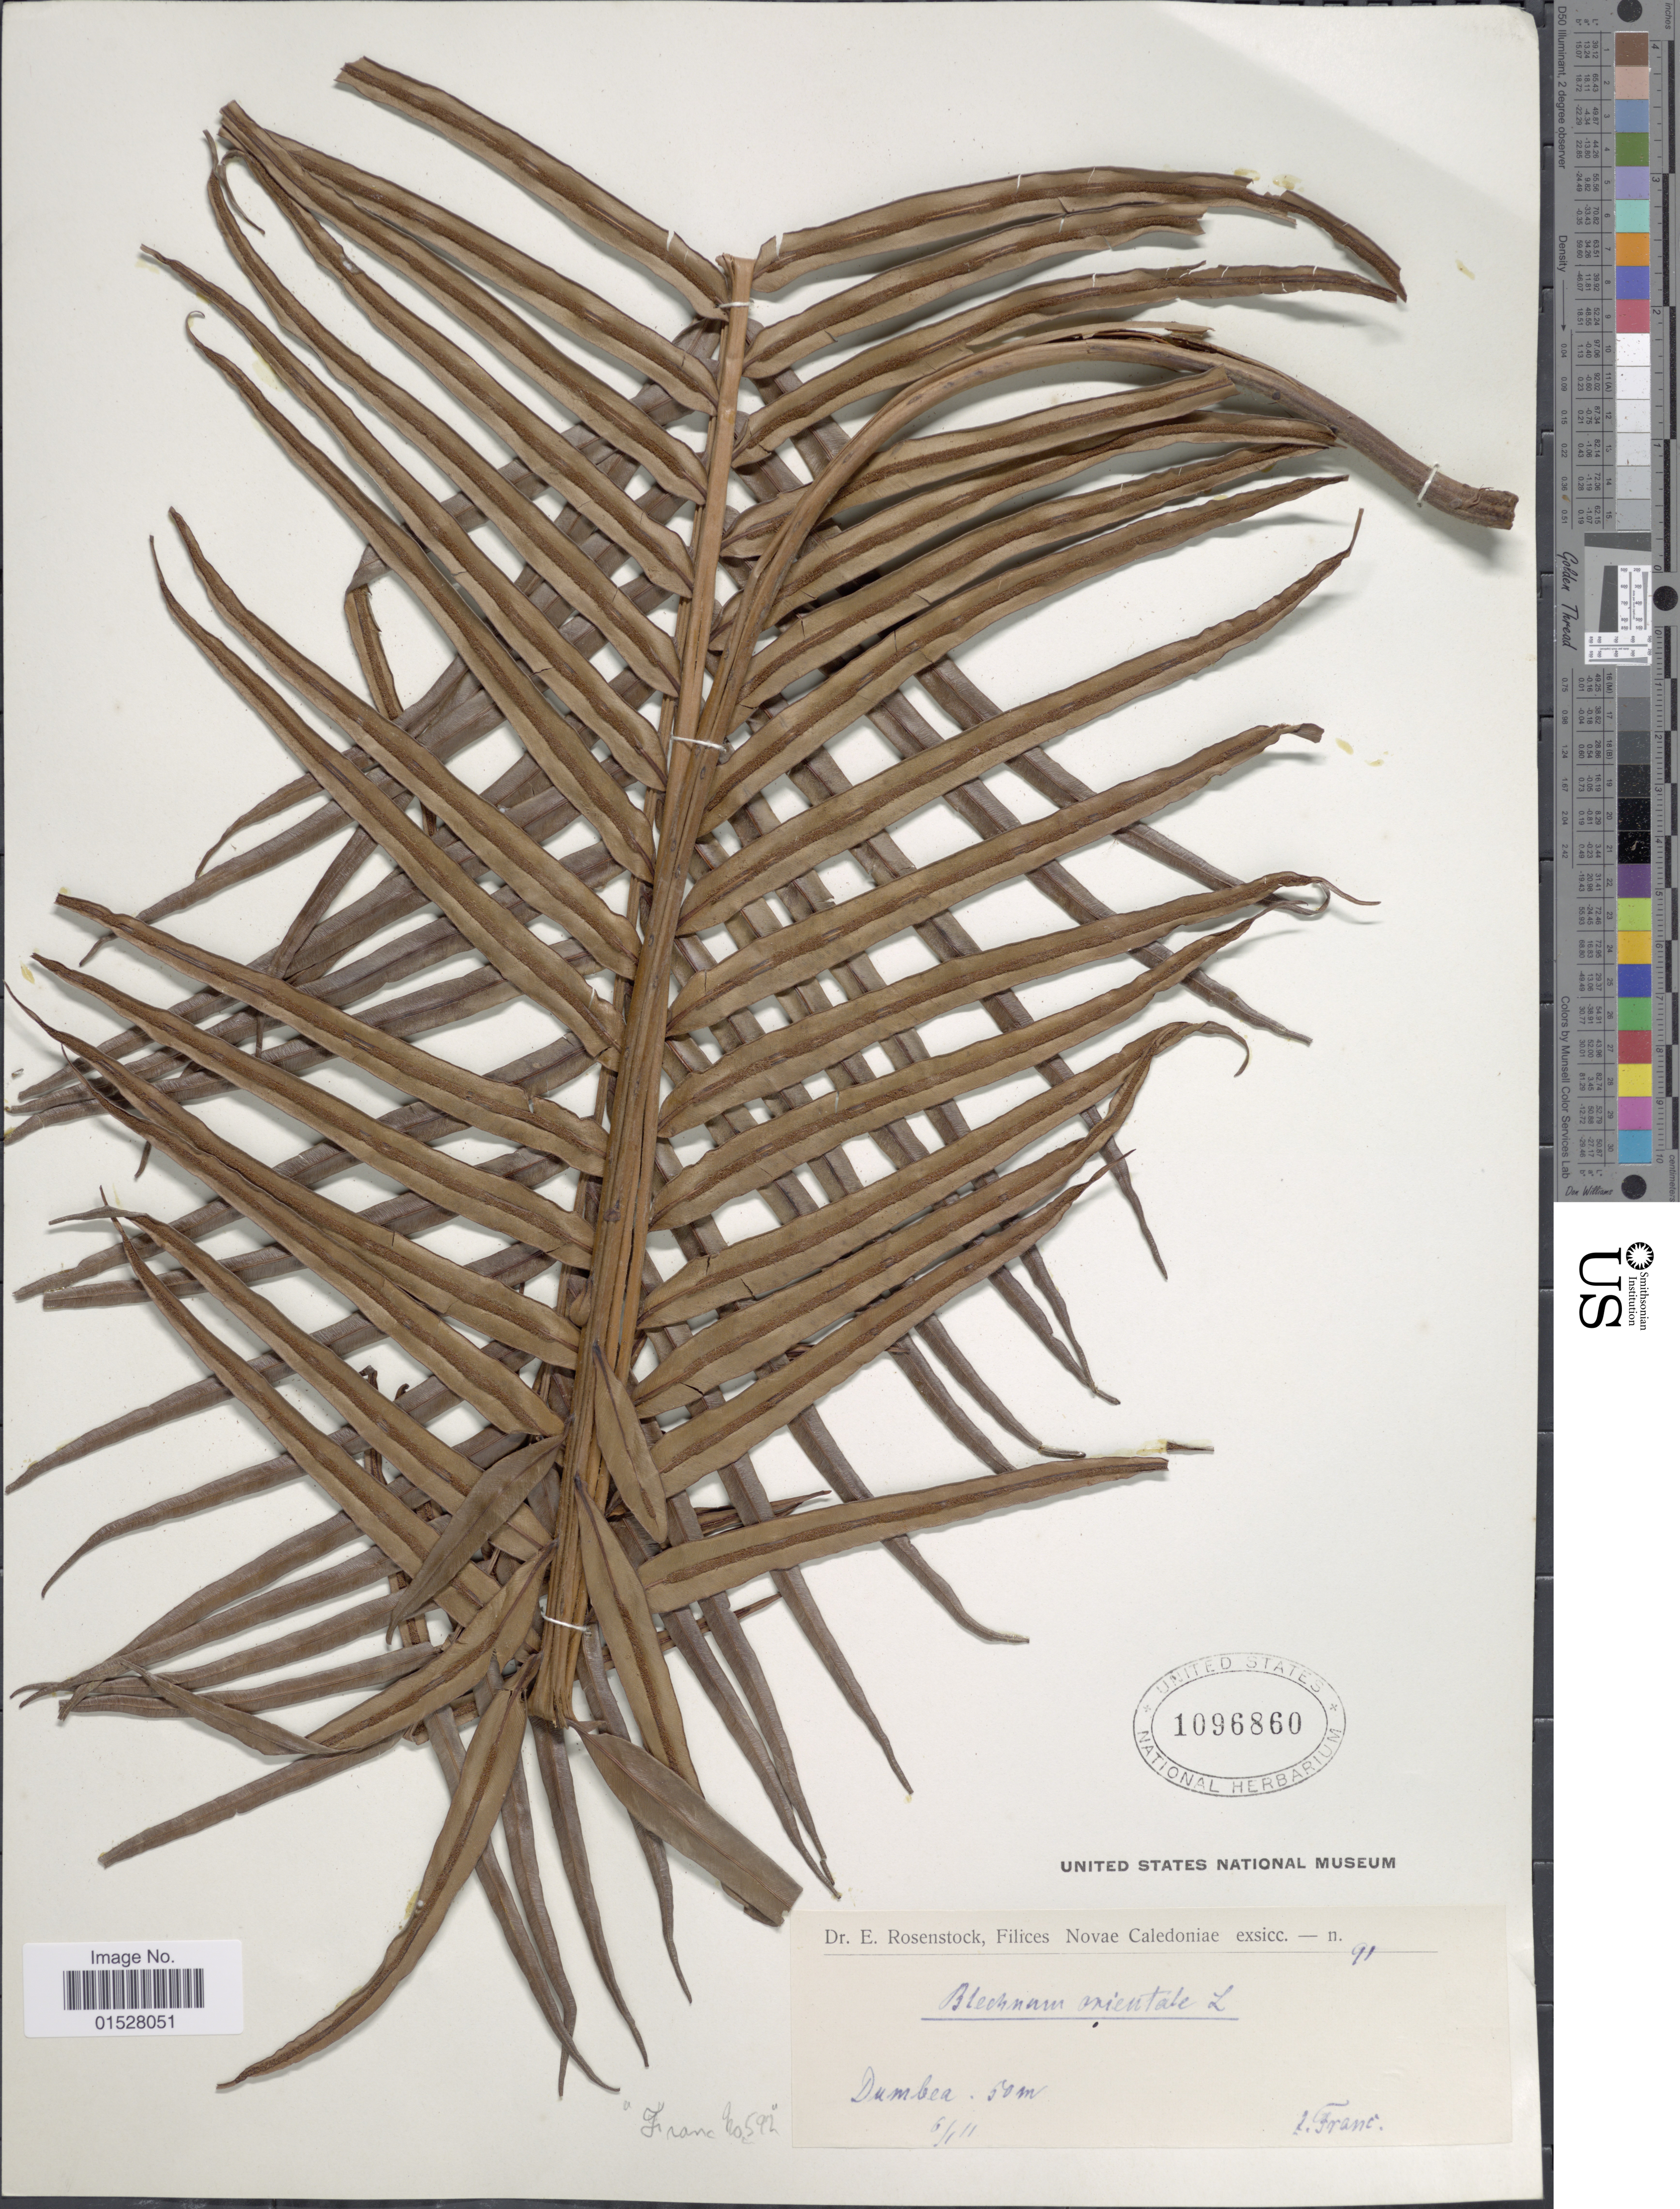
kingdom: Plantae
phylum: Tracheophyta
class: Polypodiopsida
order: Polypodiales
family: Blechnaceae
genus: Blechnum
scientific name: Blechnum orientale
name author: L.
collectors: Franc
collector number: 91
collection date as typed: Transcribed d/m/y: 6/1/11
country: New Caledonia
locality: Dumbea.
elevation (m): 50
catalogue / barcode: US 1096860